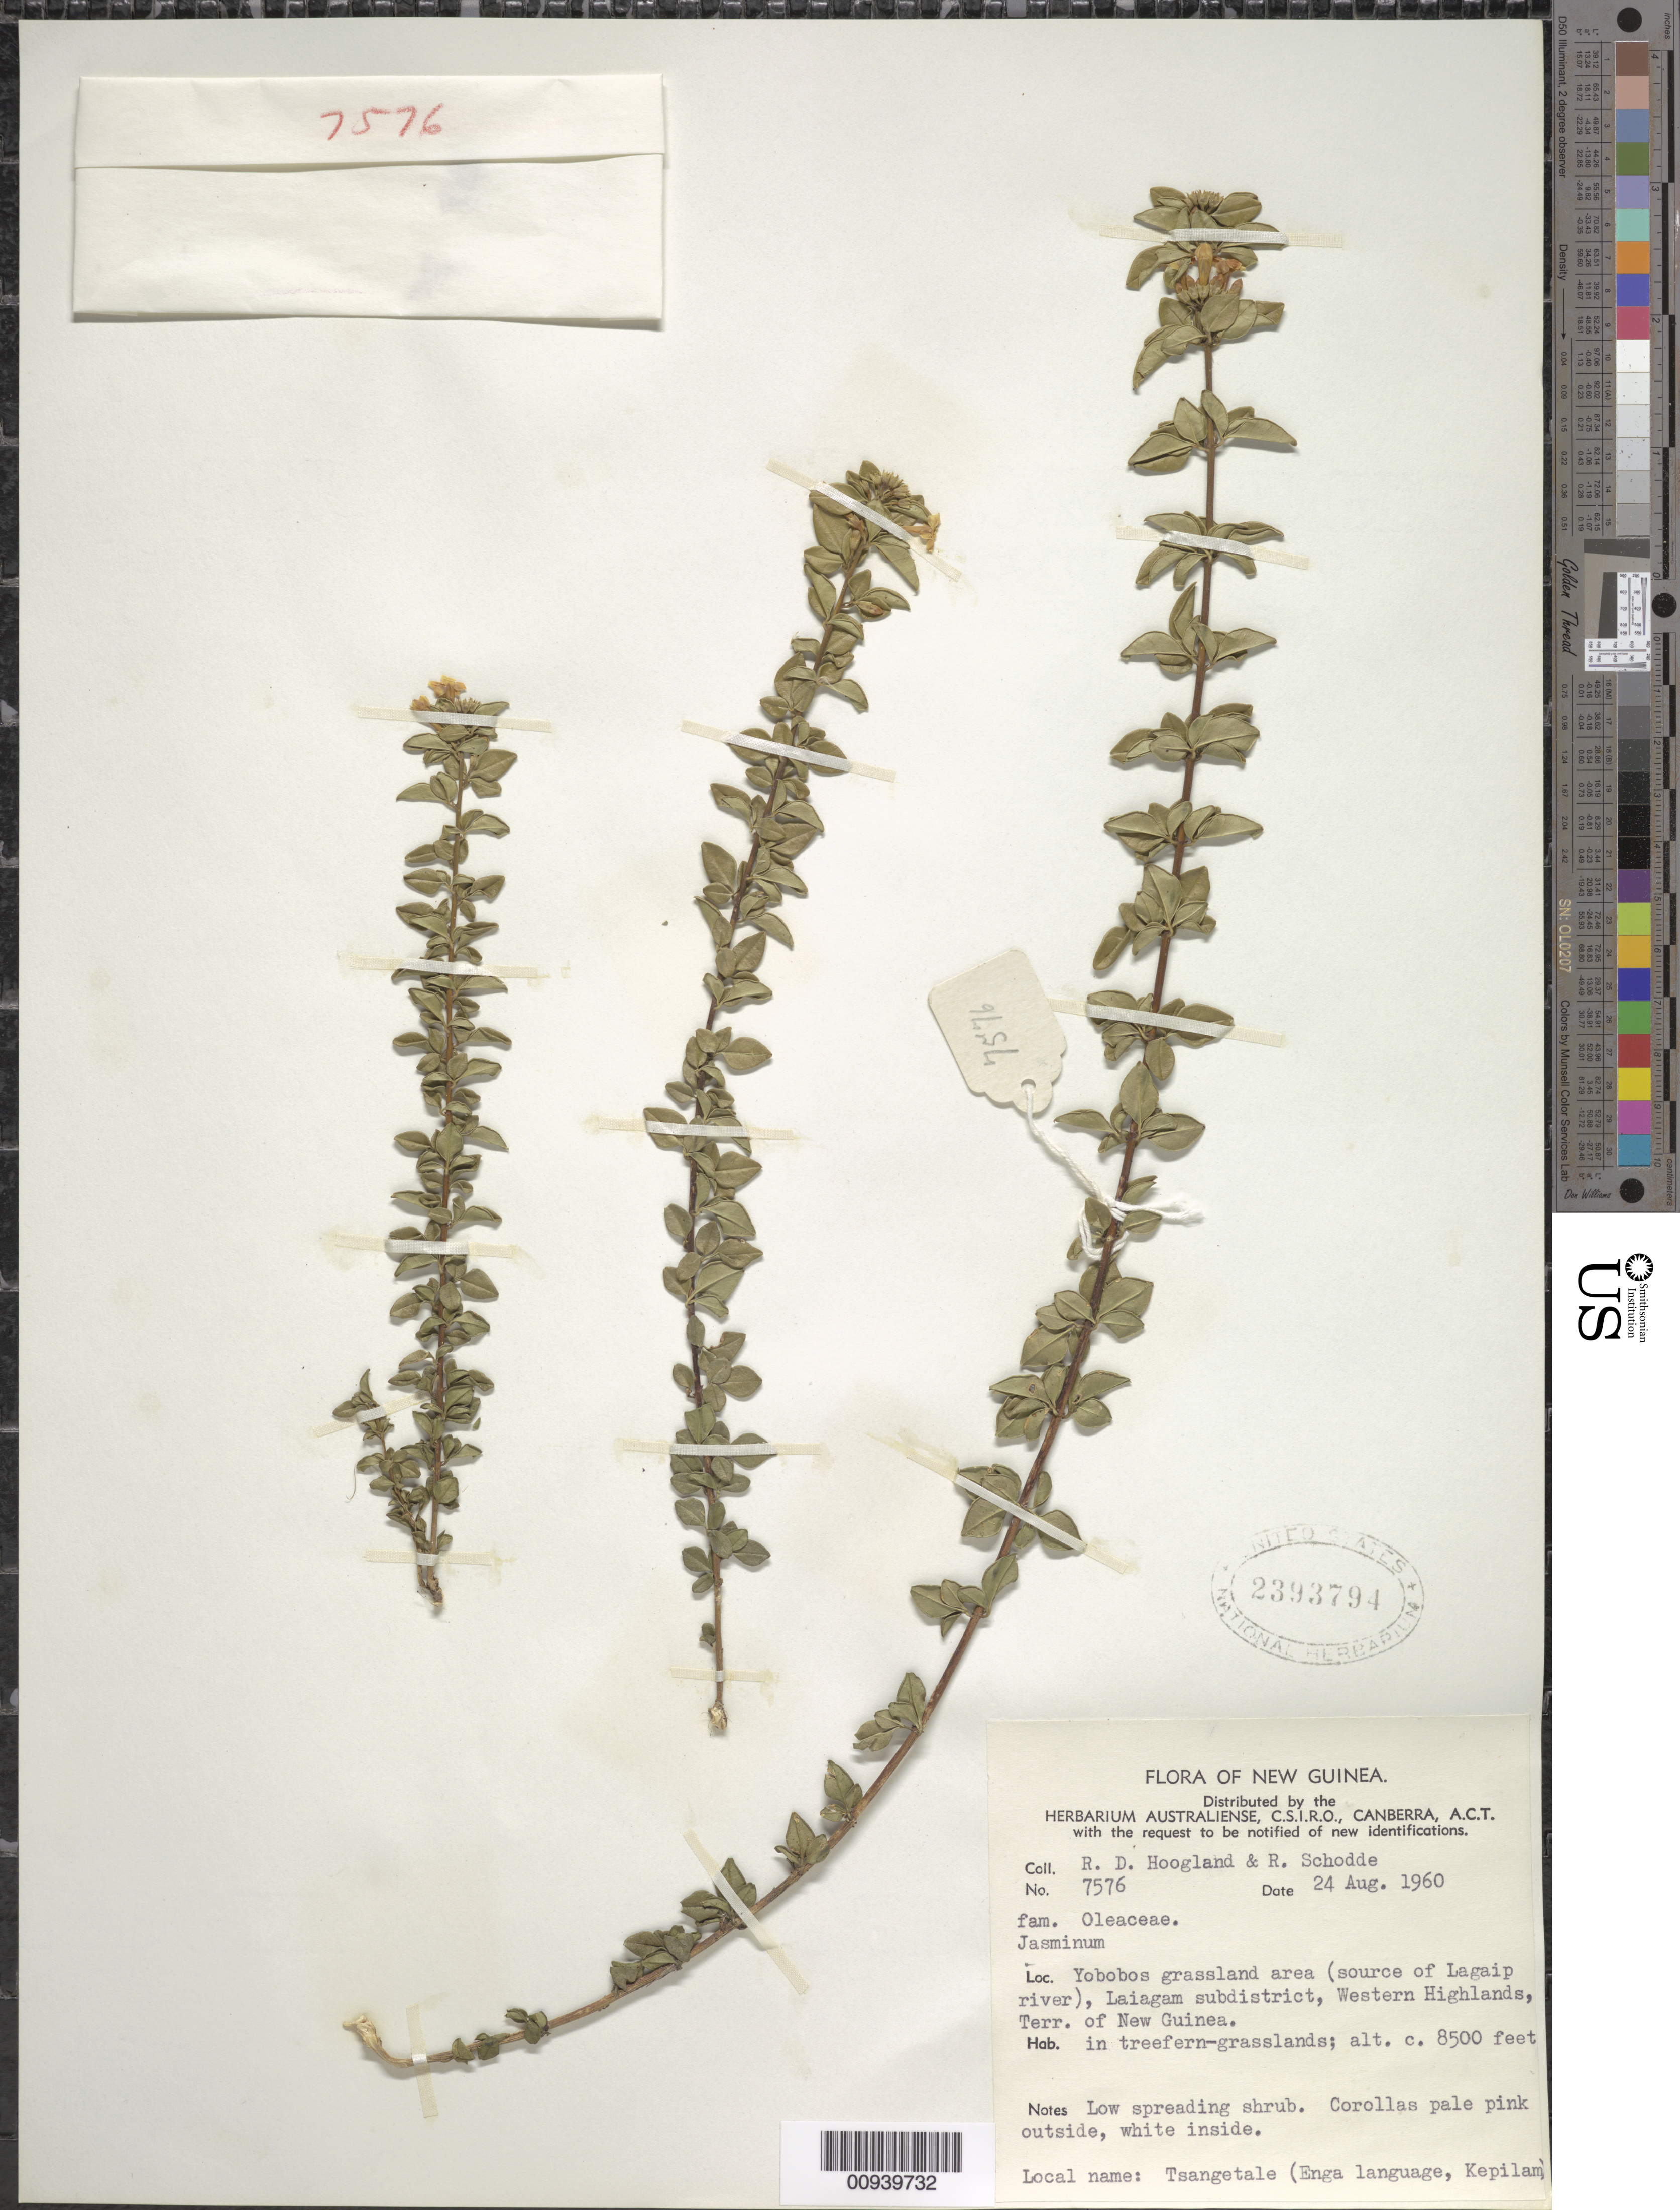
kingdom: Plantae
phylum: Tracheophyta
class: Magnoliopsida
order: Lamiales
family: Oleaceae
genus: Jasminum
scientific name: Jasminum sp.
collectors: R. D. Hoogland & R. Schodde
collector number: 7576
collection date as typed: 24 Aug 1960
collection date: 1960-08-24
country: Papua New Guinea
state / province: Enga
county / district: Laiagam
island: New Guinea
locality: Yobobos grassland area (source of Lagaip River)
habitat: in treefern-grasslands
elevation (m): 2591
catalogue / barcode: US 2393794